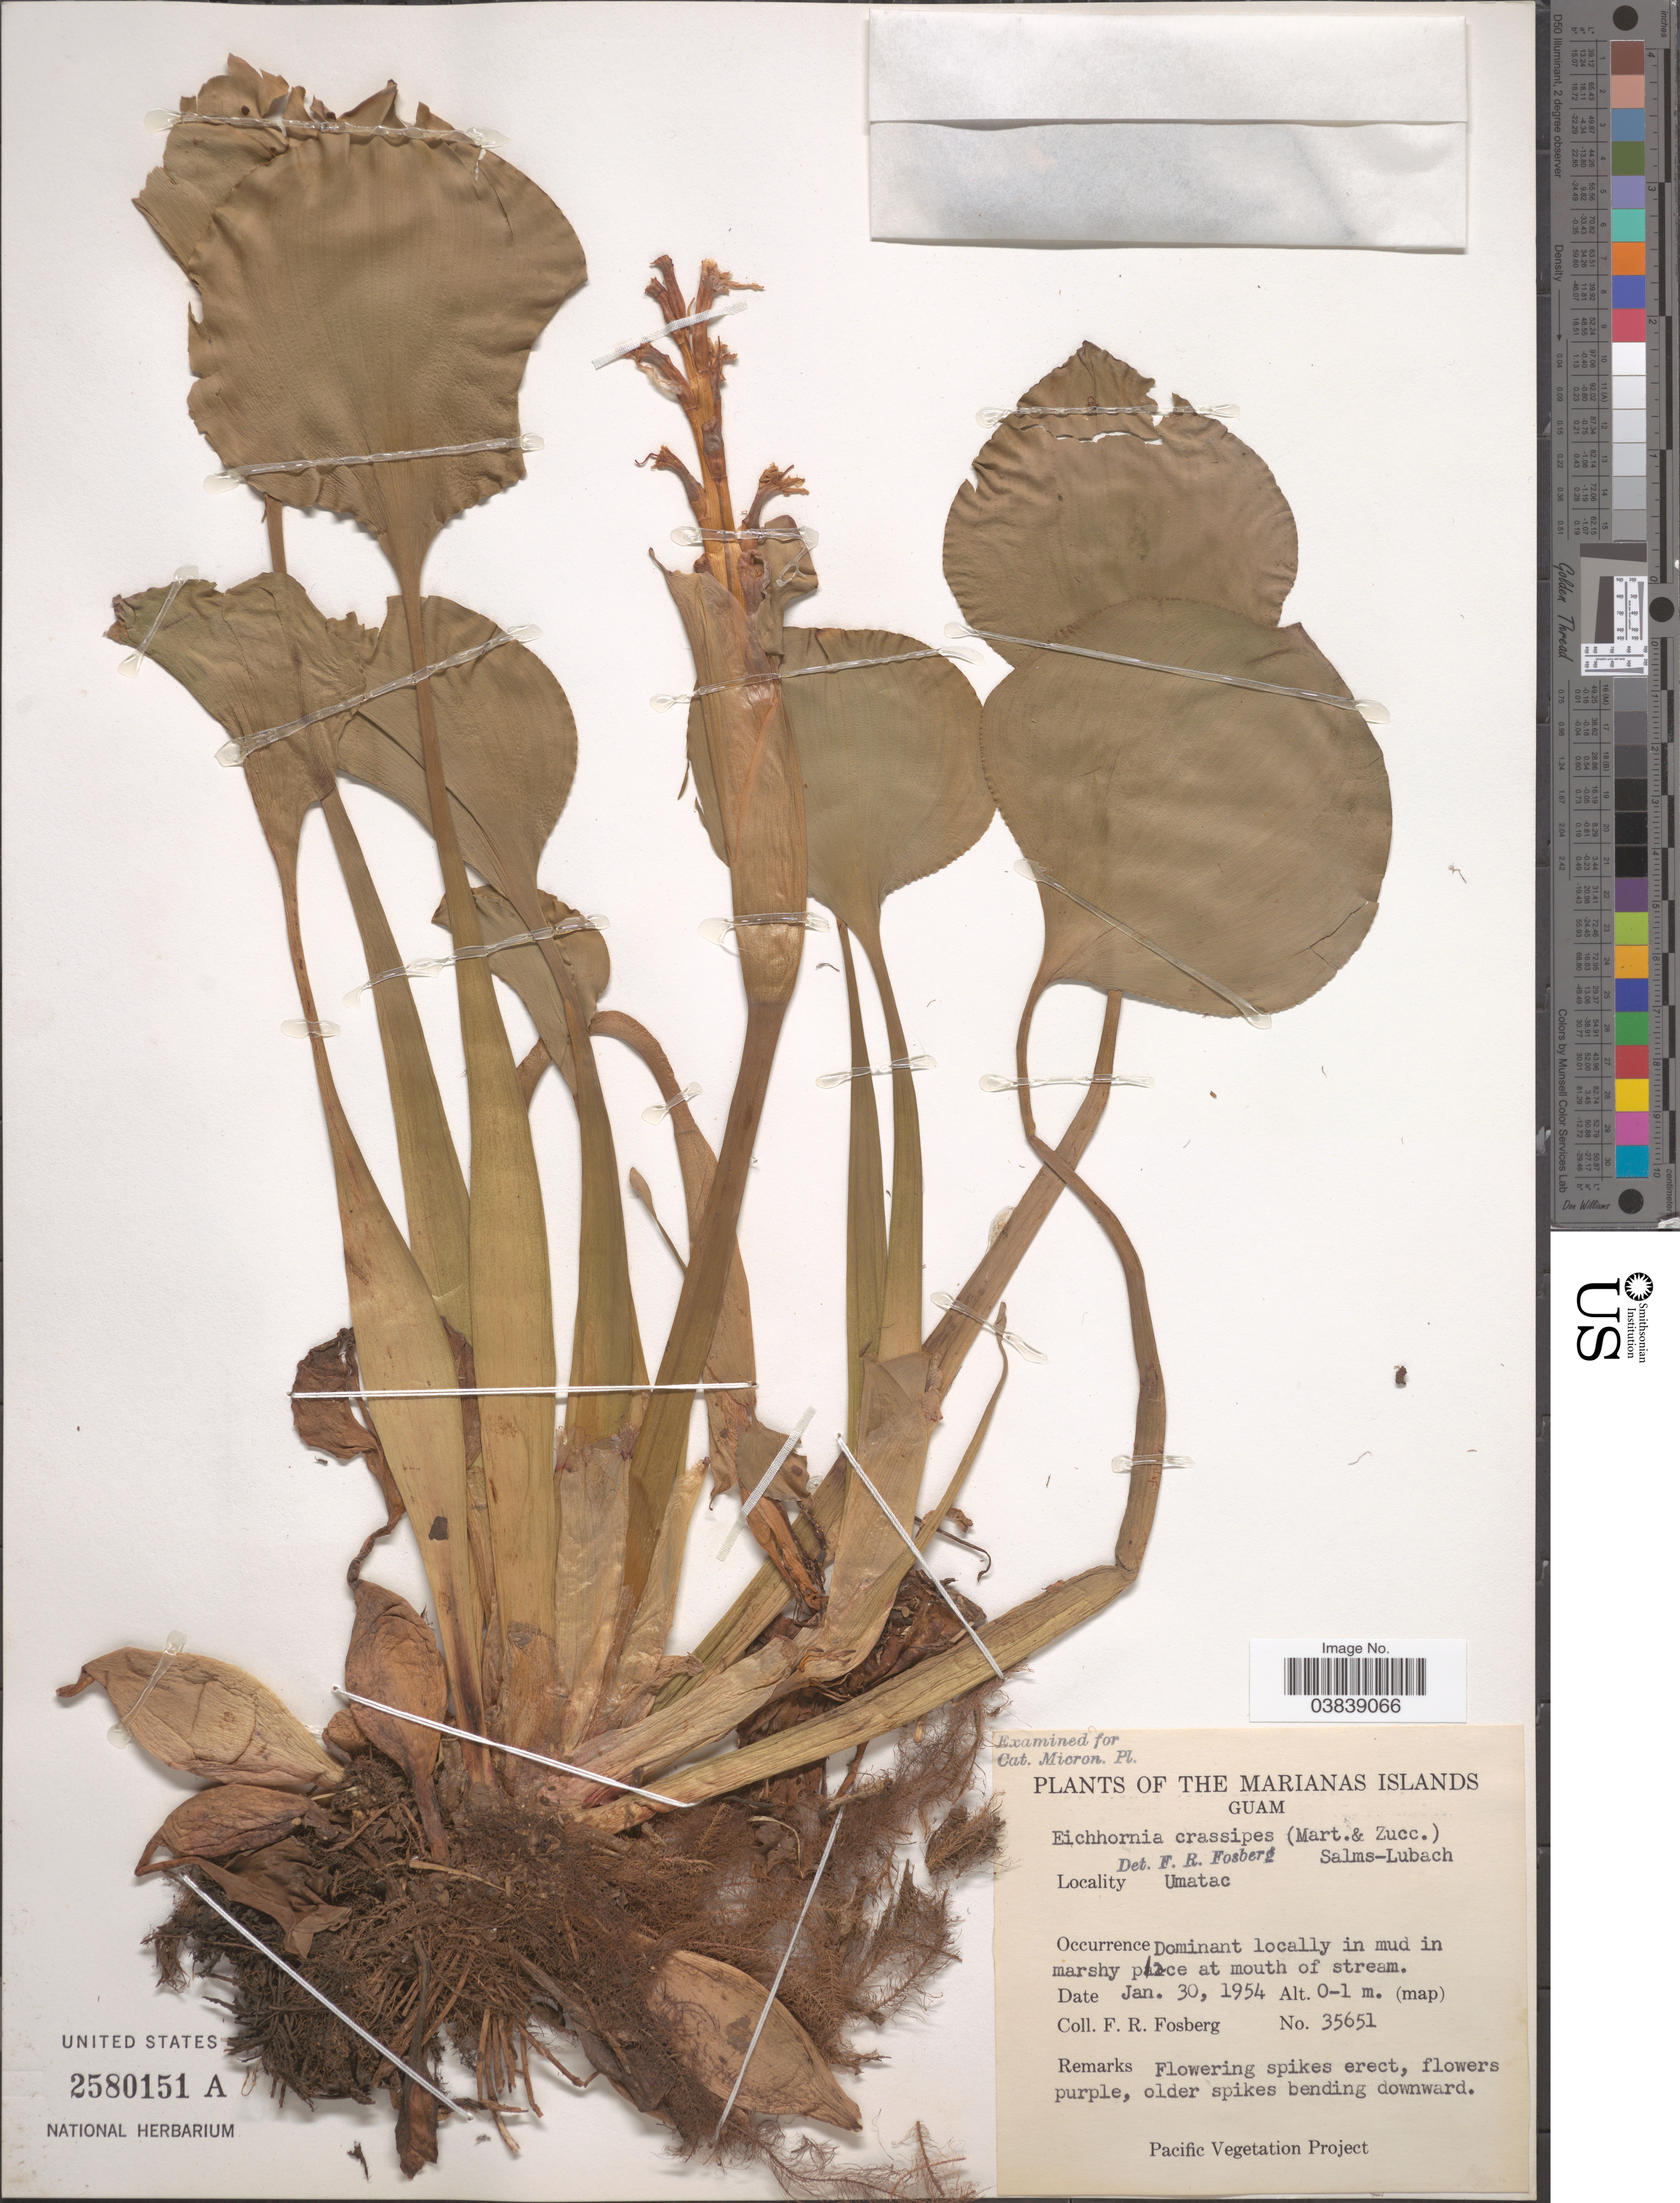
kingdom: Plantae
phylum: Tracheophyta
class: Liliopsida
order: Commelinales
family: Pontederiaceae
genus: Eichhornia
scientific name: Eichhornia crassipes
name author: (Mart.) Solms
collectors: F. R. Fosberg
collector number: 35651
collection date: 1954-01-30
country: Guam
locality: The Marianas Islands. Umatec.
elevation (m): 0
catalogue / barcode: US 2580151A